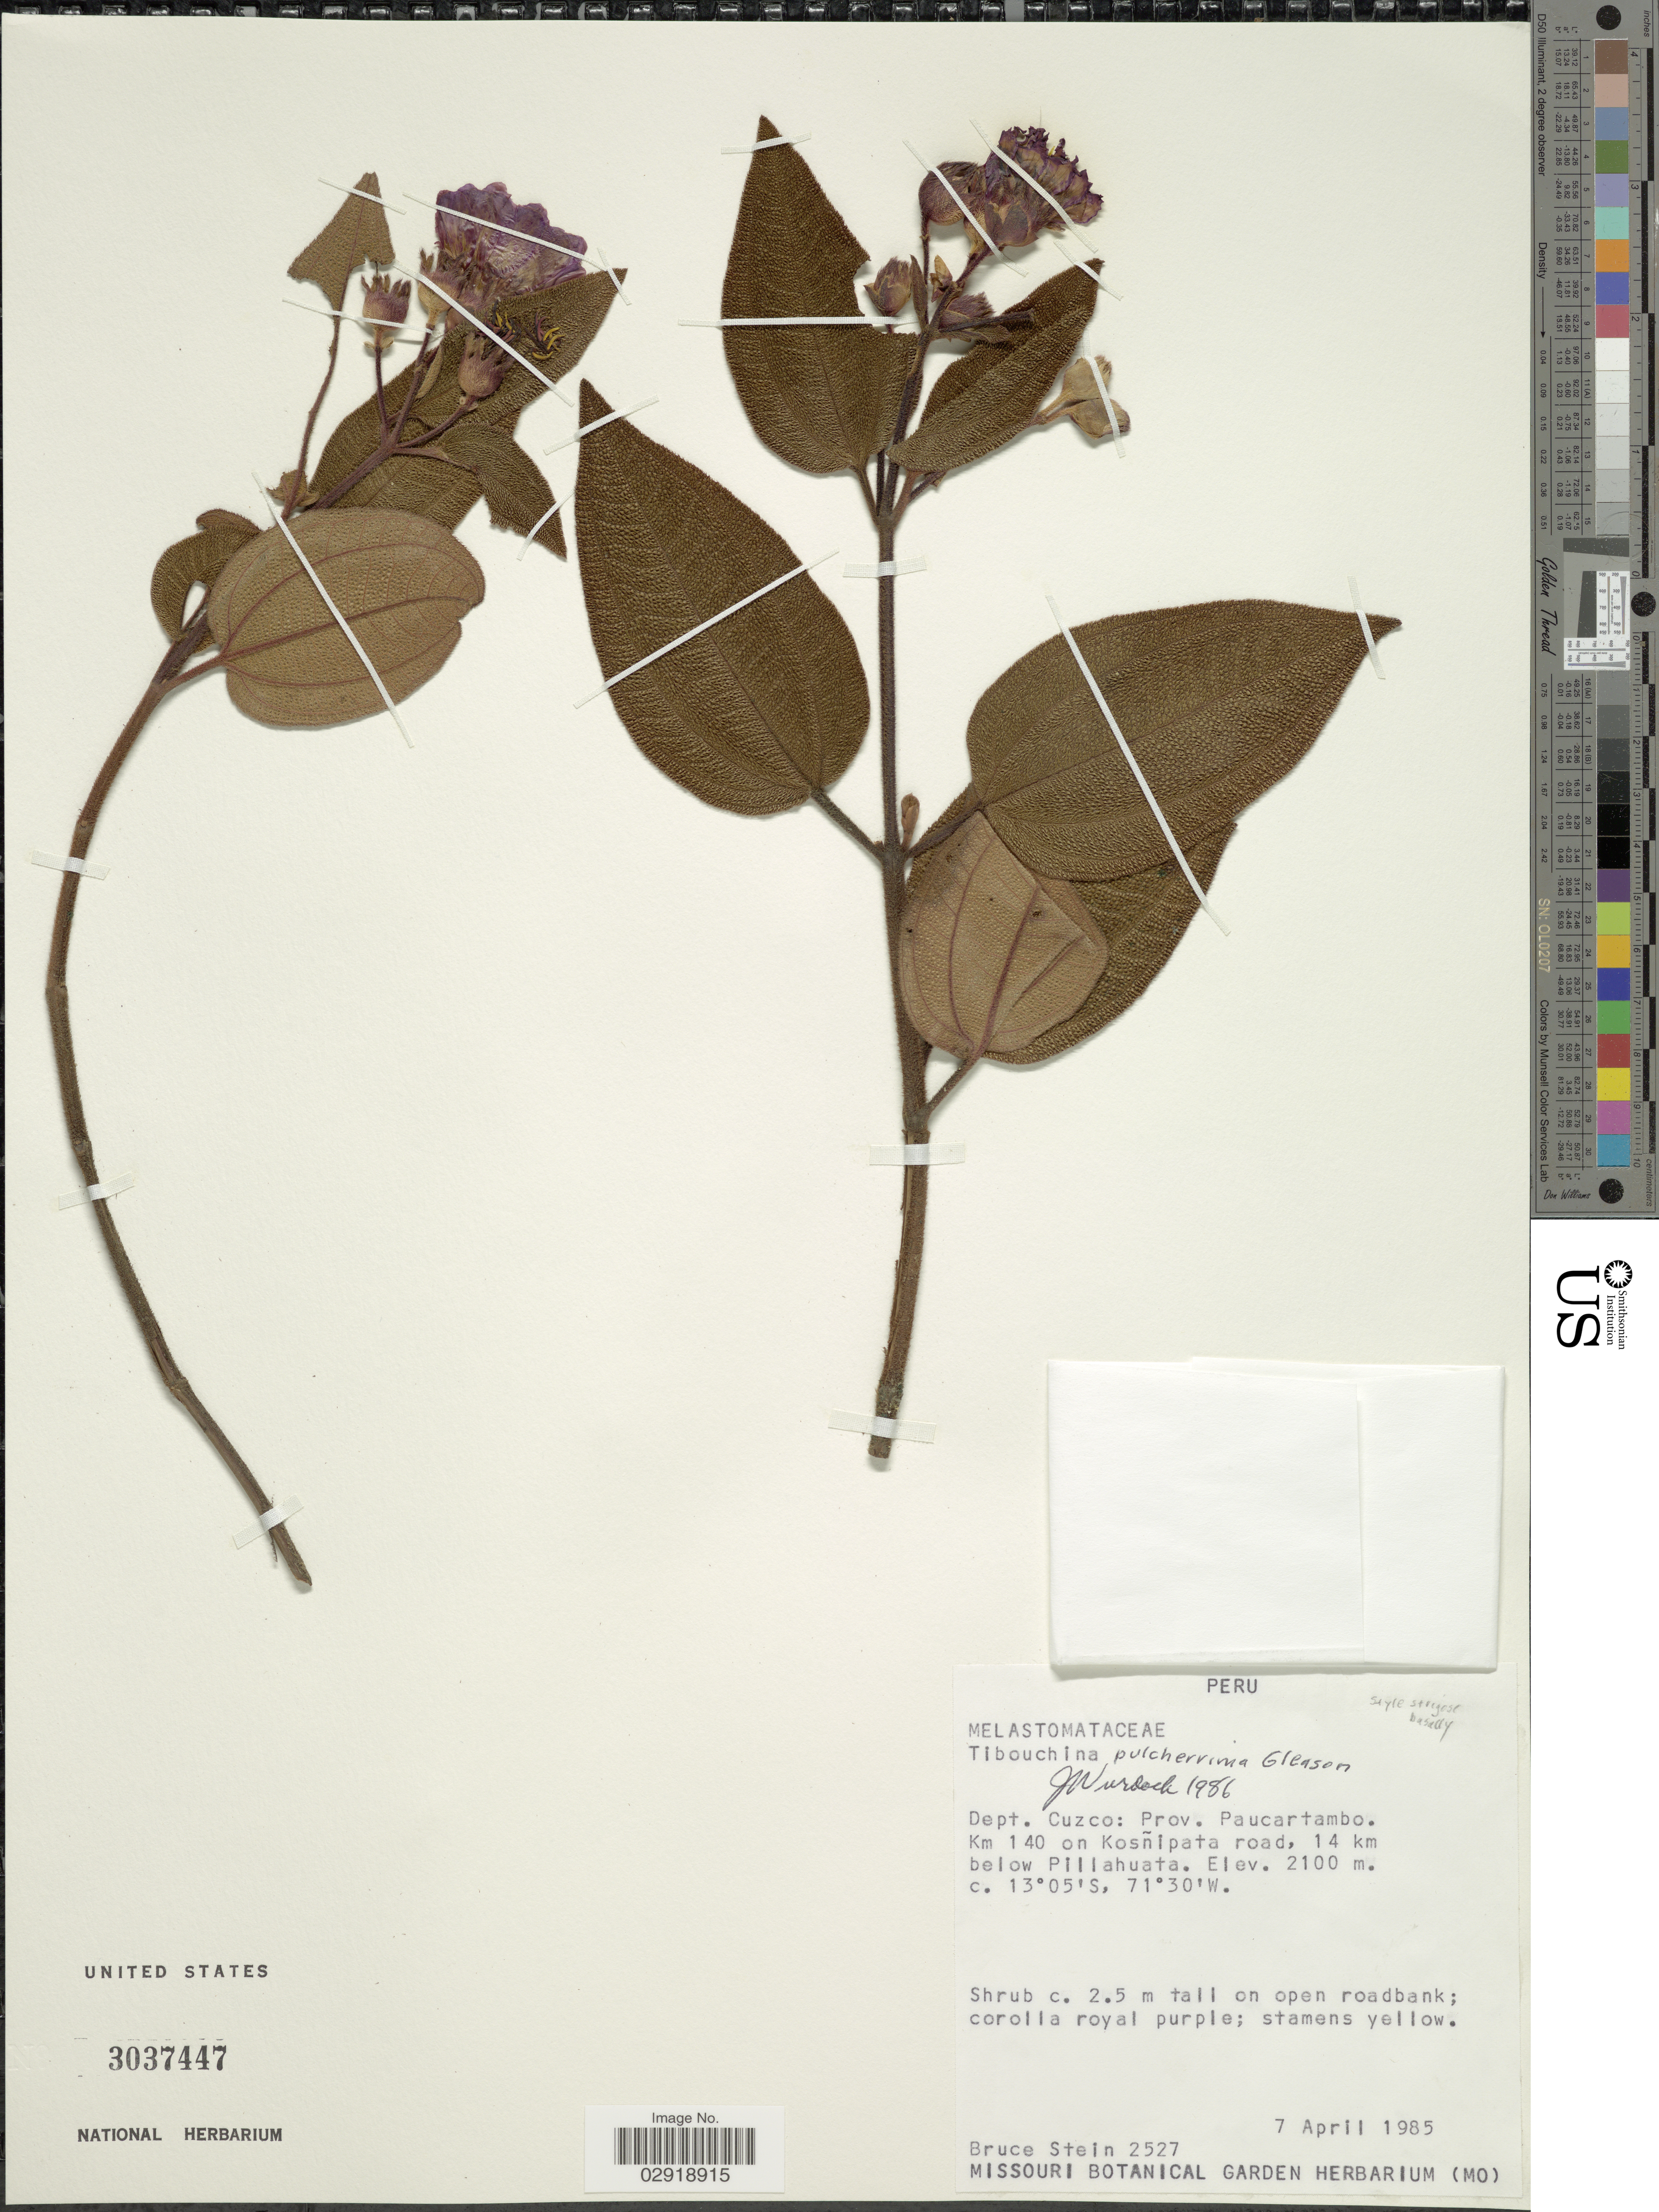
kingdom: Plantae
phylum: Tracheophyta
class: Magnoliopsida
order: Myrtales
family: Melastomataceae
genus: Chaetogastra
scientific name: Chaetogastra pulcherrima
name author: (Gleason) P.J.F. Guim. & Michelang.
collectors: B. A. Stein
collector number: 2527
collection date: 1985-04-07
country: Peru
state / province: Cusco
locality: Dept. Cuzco: Prov. Paucartambo. Km 140 on Kosñipata road, 14 km below Pillahuata.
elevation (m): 2100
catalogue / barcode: US 3037447